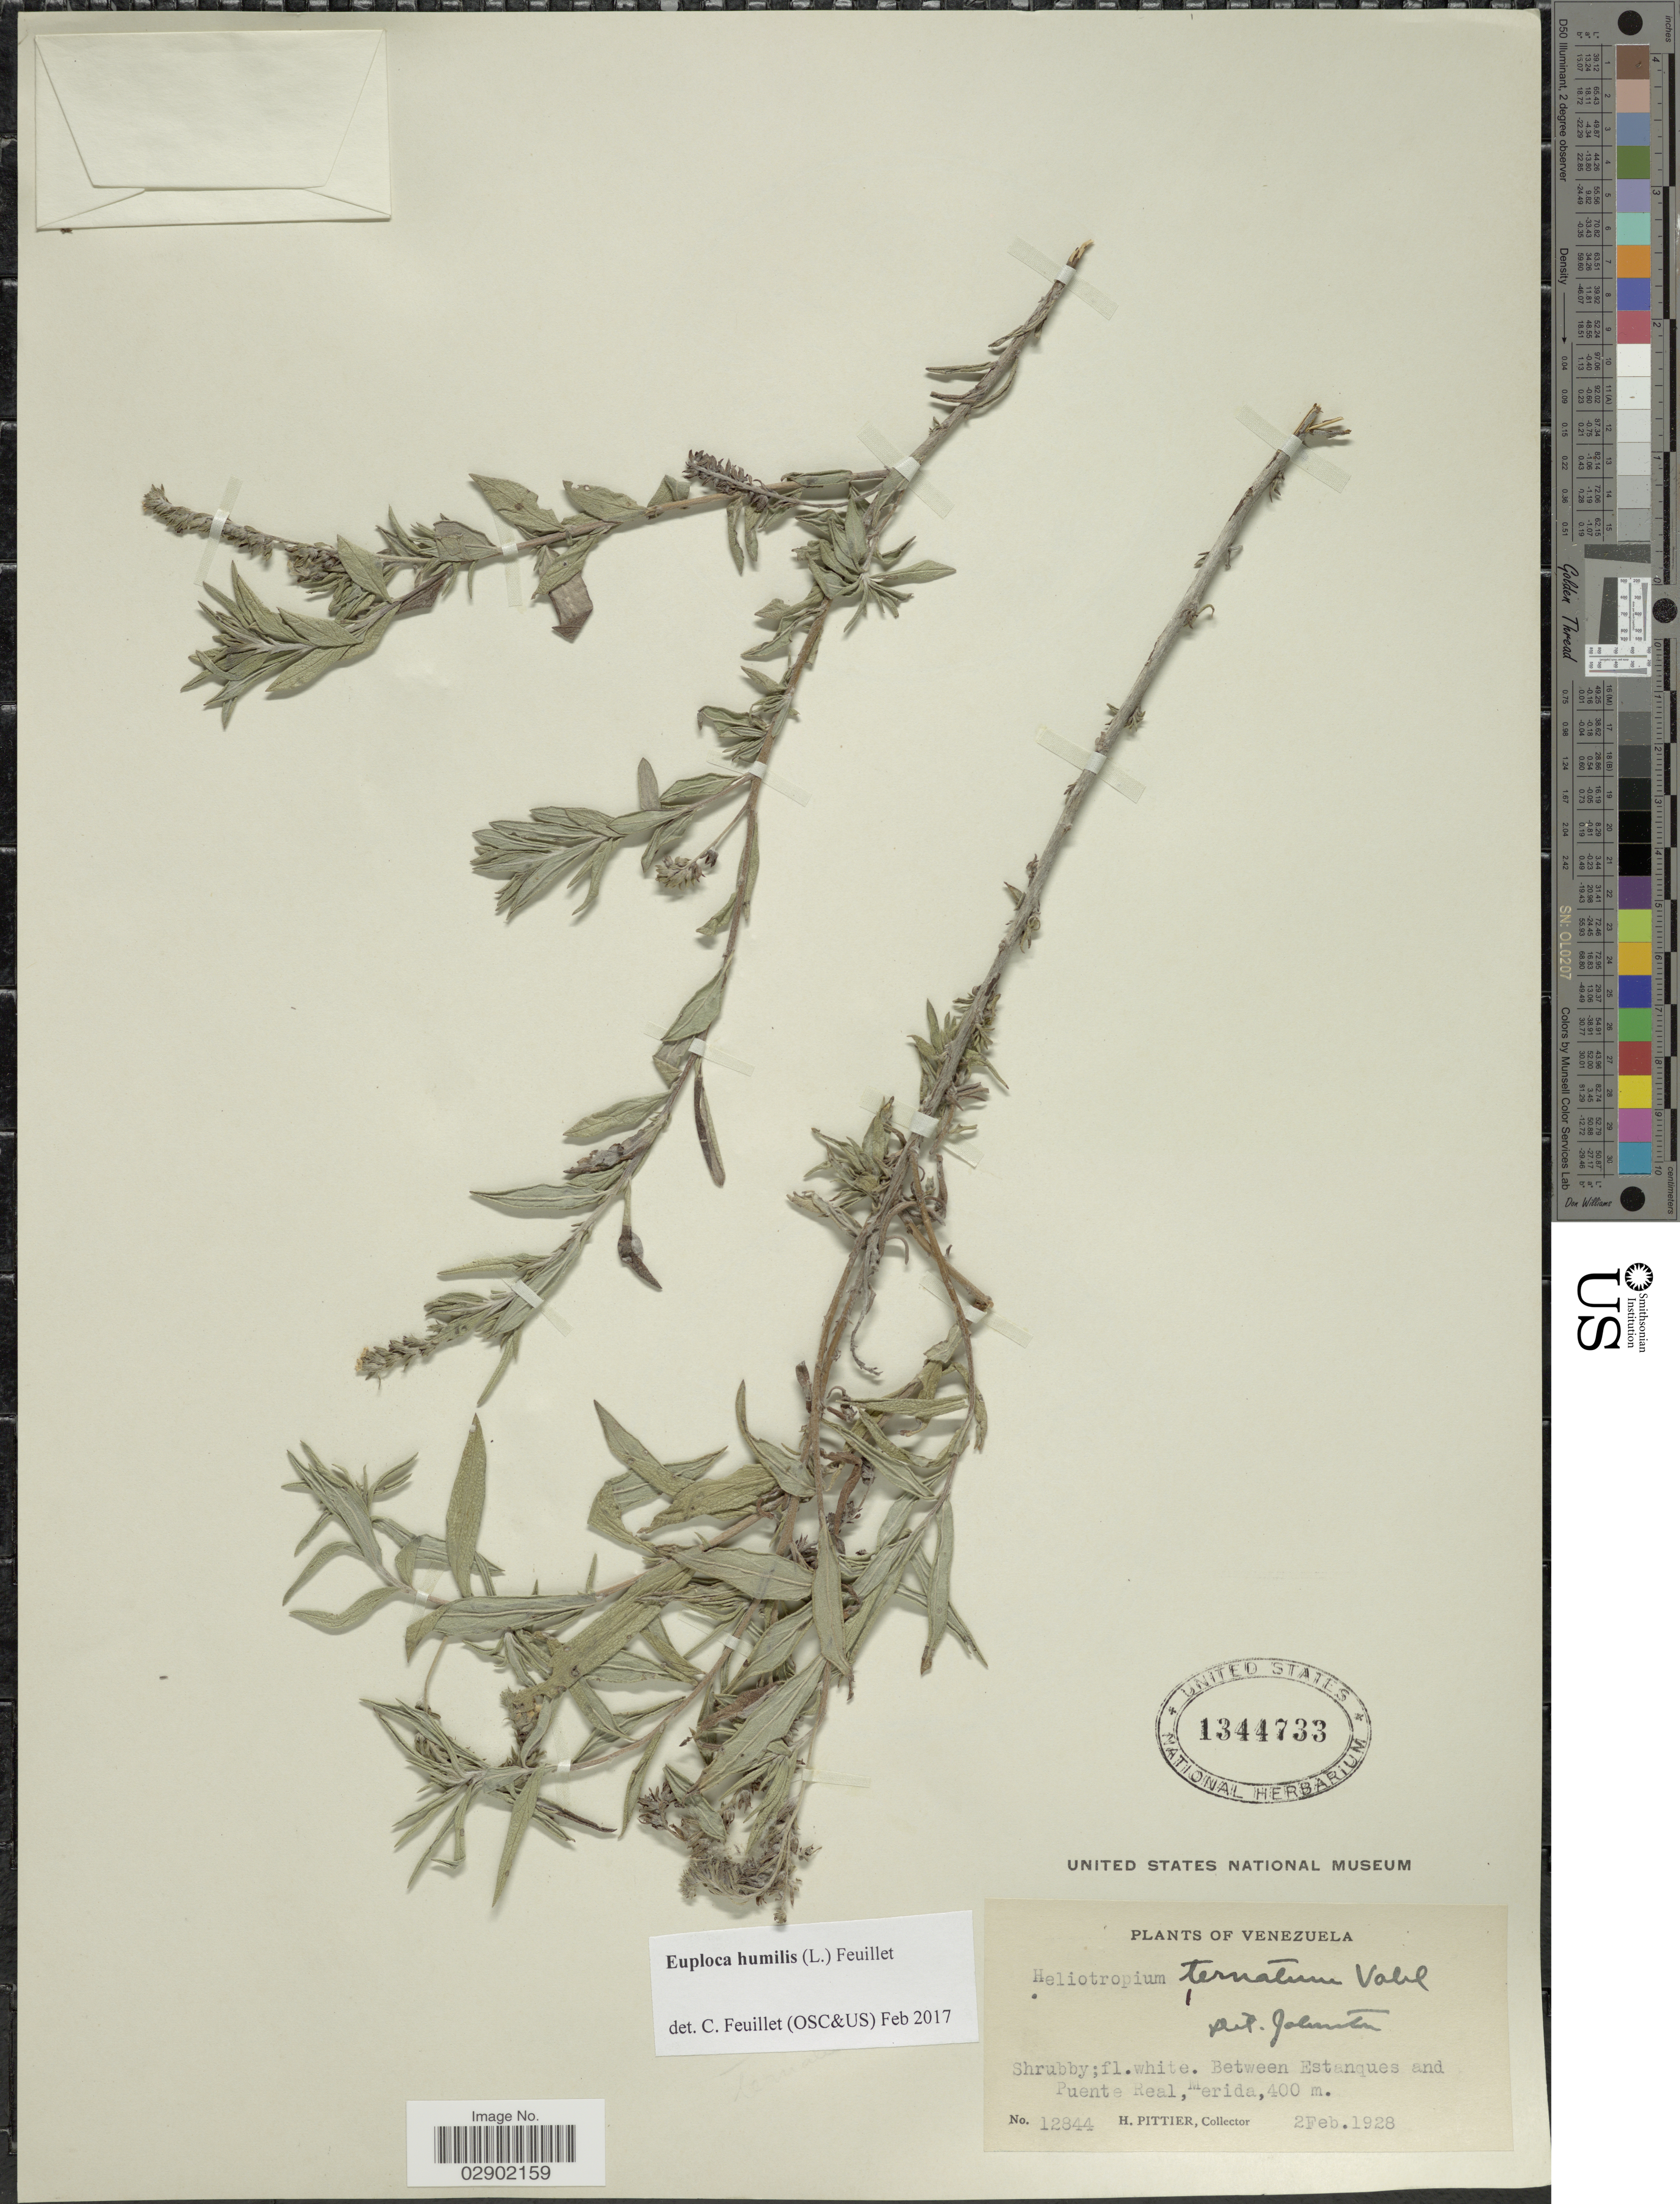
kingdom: Plantae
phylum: Tracheophyta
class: Magnoliopsida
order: Boraginales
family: Heliotropiaceae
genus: Euploca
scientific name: Euploca humilis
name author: (L.) Feuillet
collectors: H. F. Pittier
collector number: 12844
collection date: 1928-02-02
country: Venezuela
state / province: Mérida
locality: Between Estanques and Puente Real, Merida.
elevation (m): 400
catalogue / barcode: US 1344733